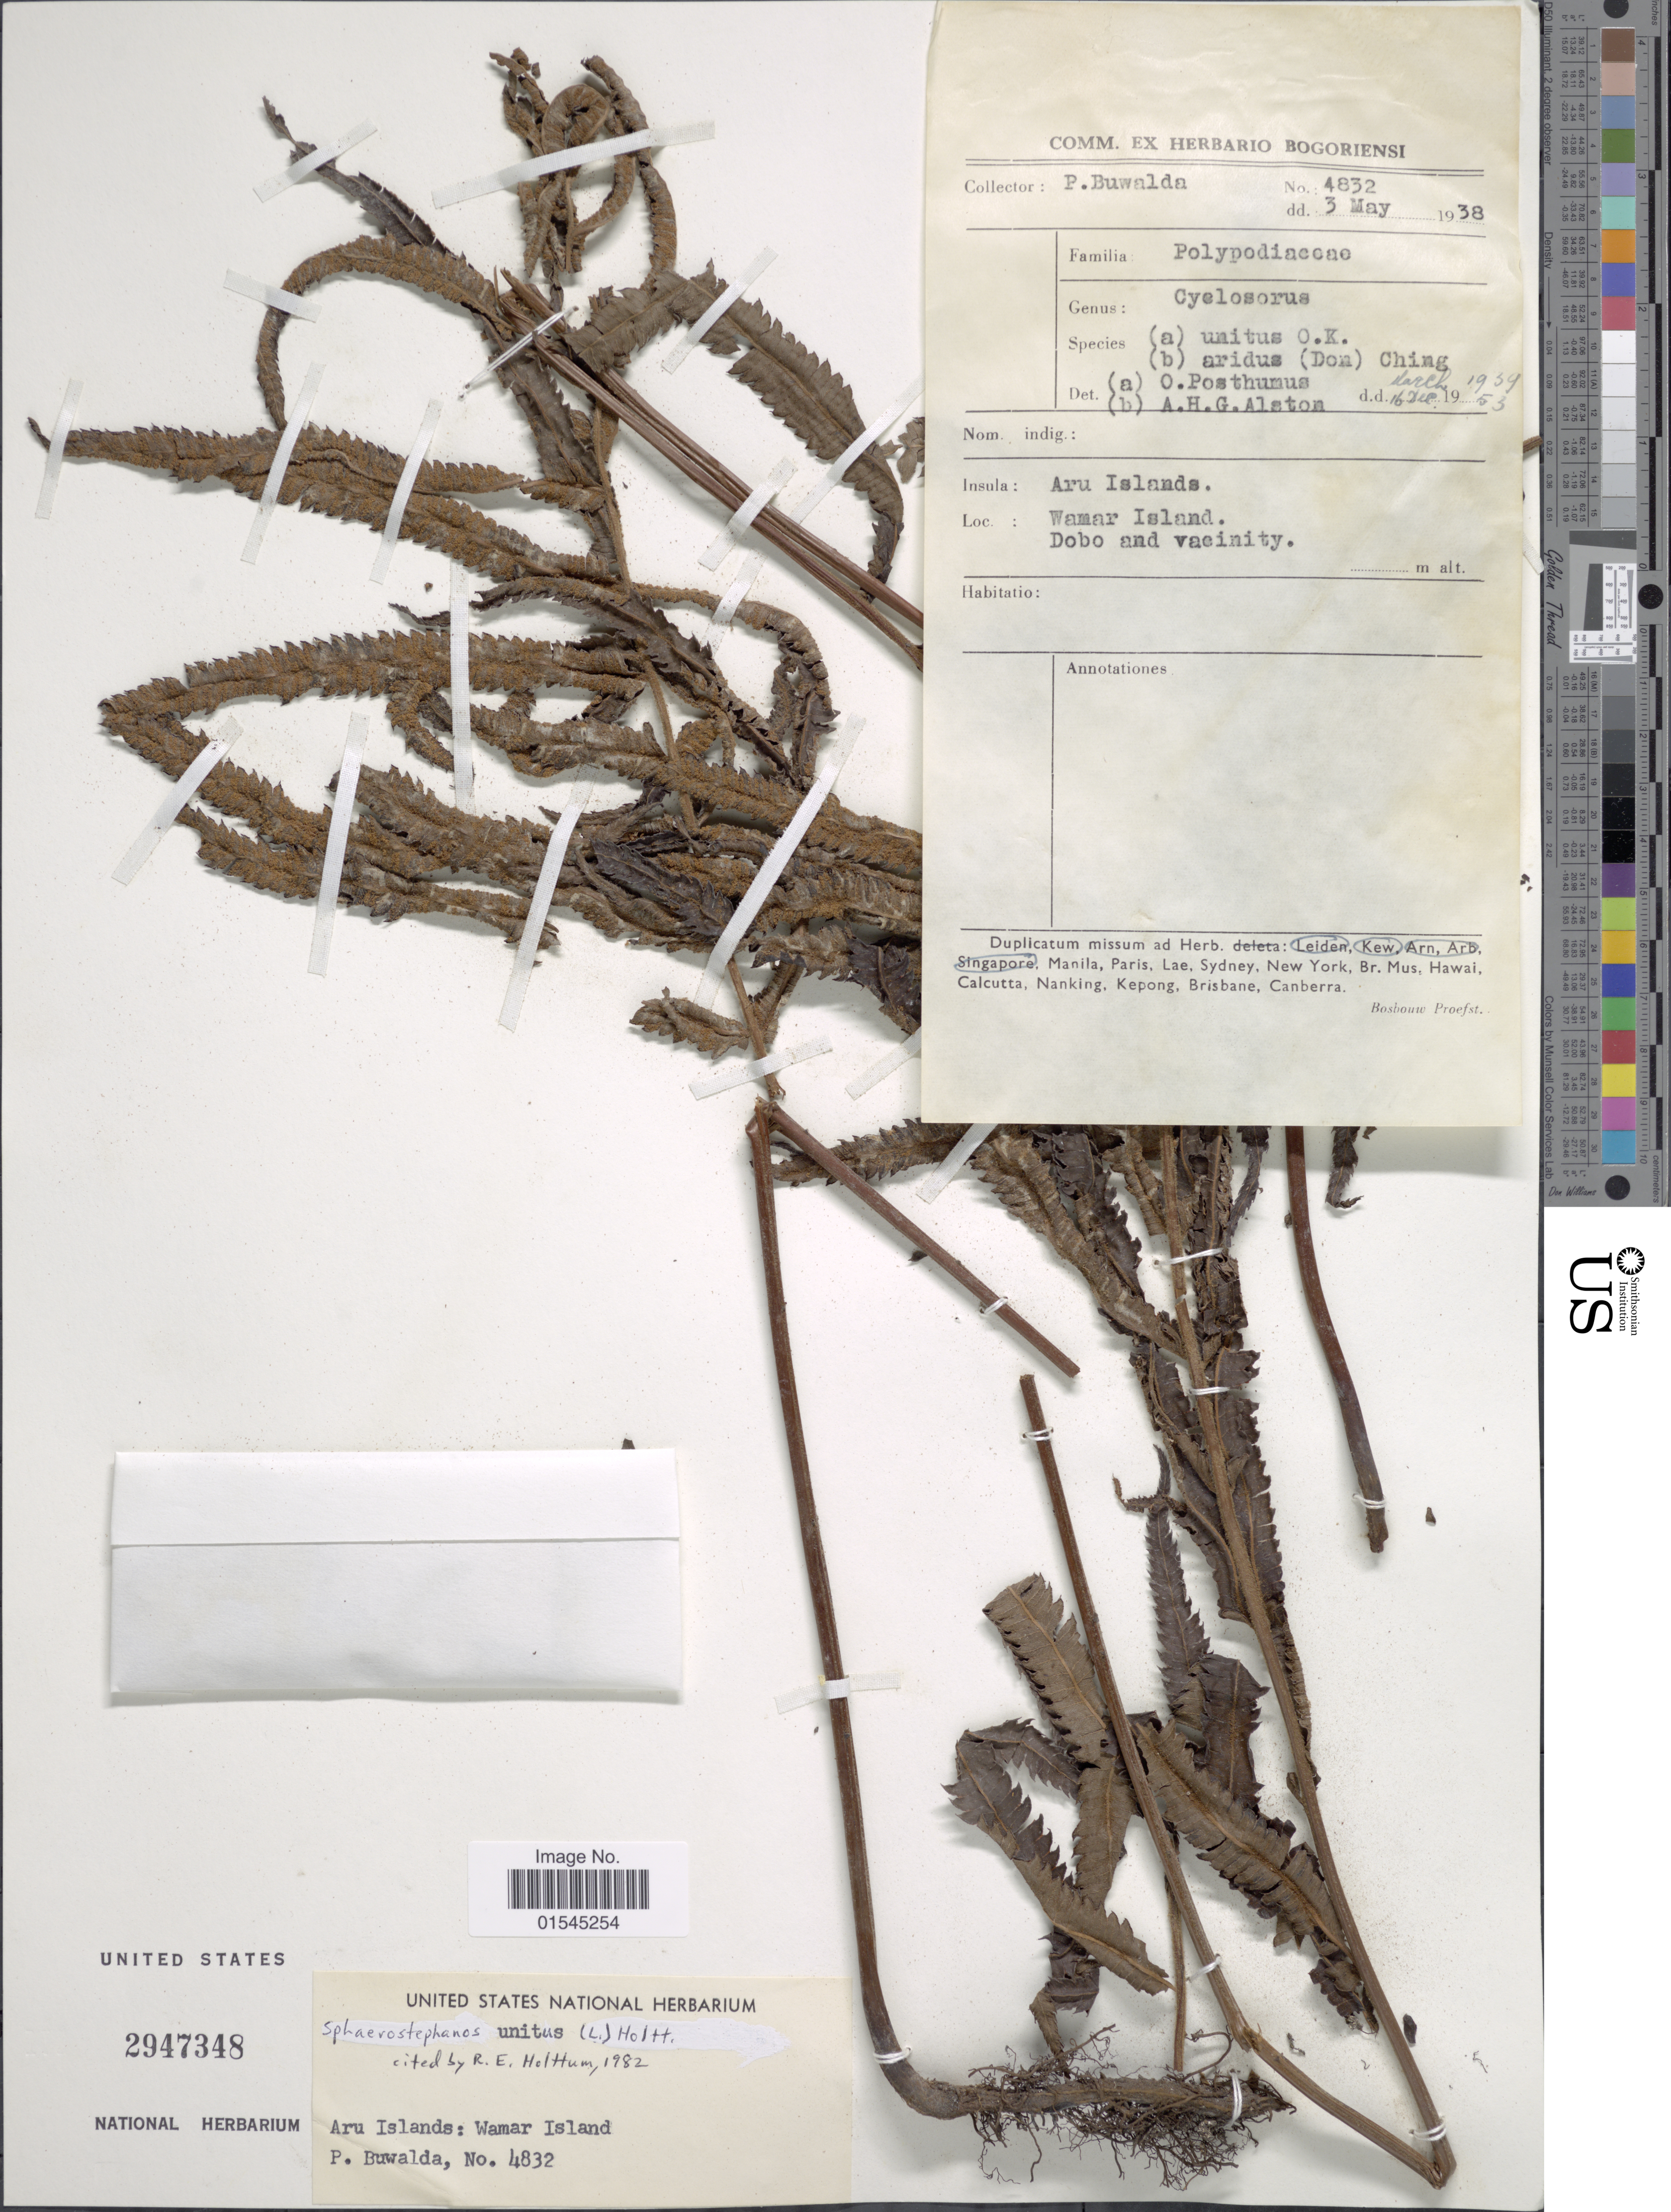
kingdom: Plantae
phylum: Tracheophyta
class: Polypodiopsida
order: Polypodiales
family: Thelypteridaceae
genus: Sphaerostephanos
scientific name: Sphaerostephanos unitus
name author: (L.) Holttum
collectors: P. Buwalda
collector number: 4832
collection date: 1938-05-03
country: Indonesia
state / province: Maluku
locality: Aru Islands: Wamar Island. Dobo and vacinity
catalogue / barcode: US 2947348